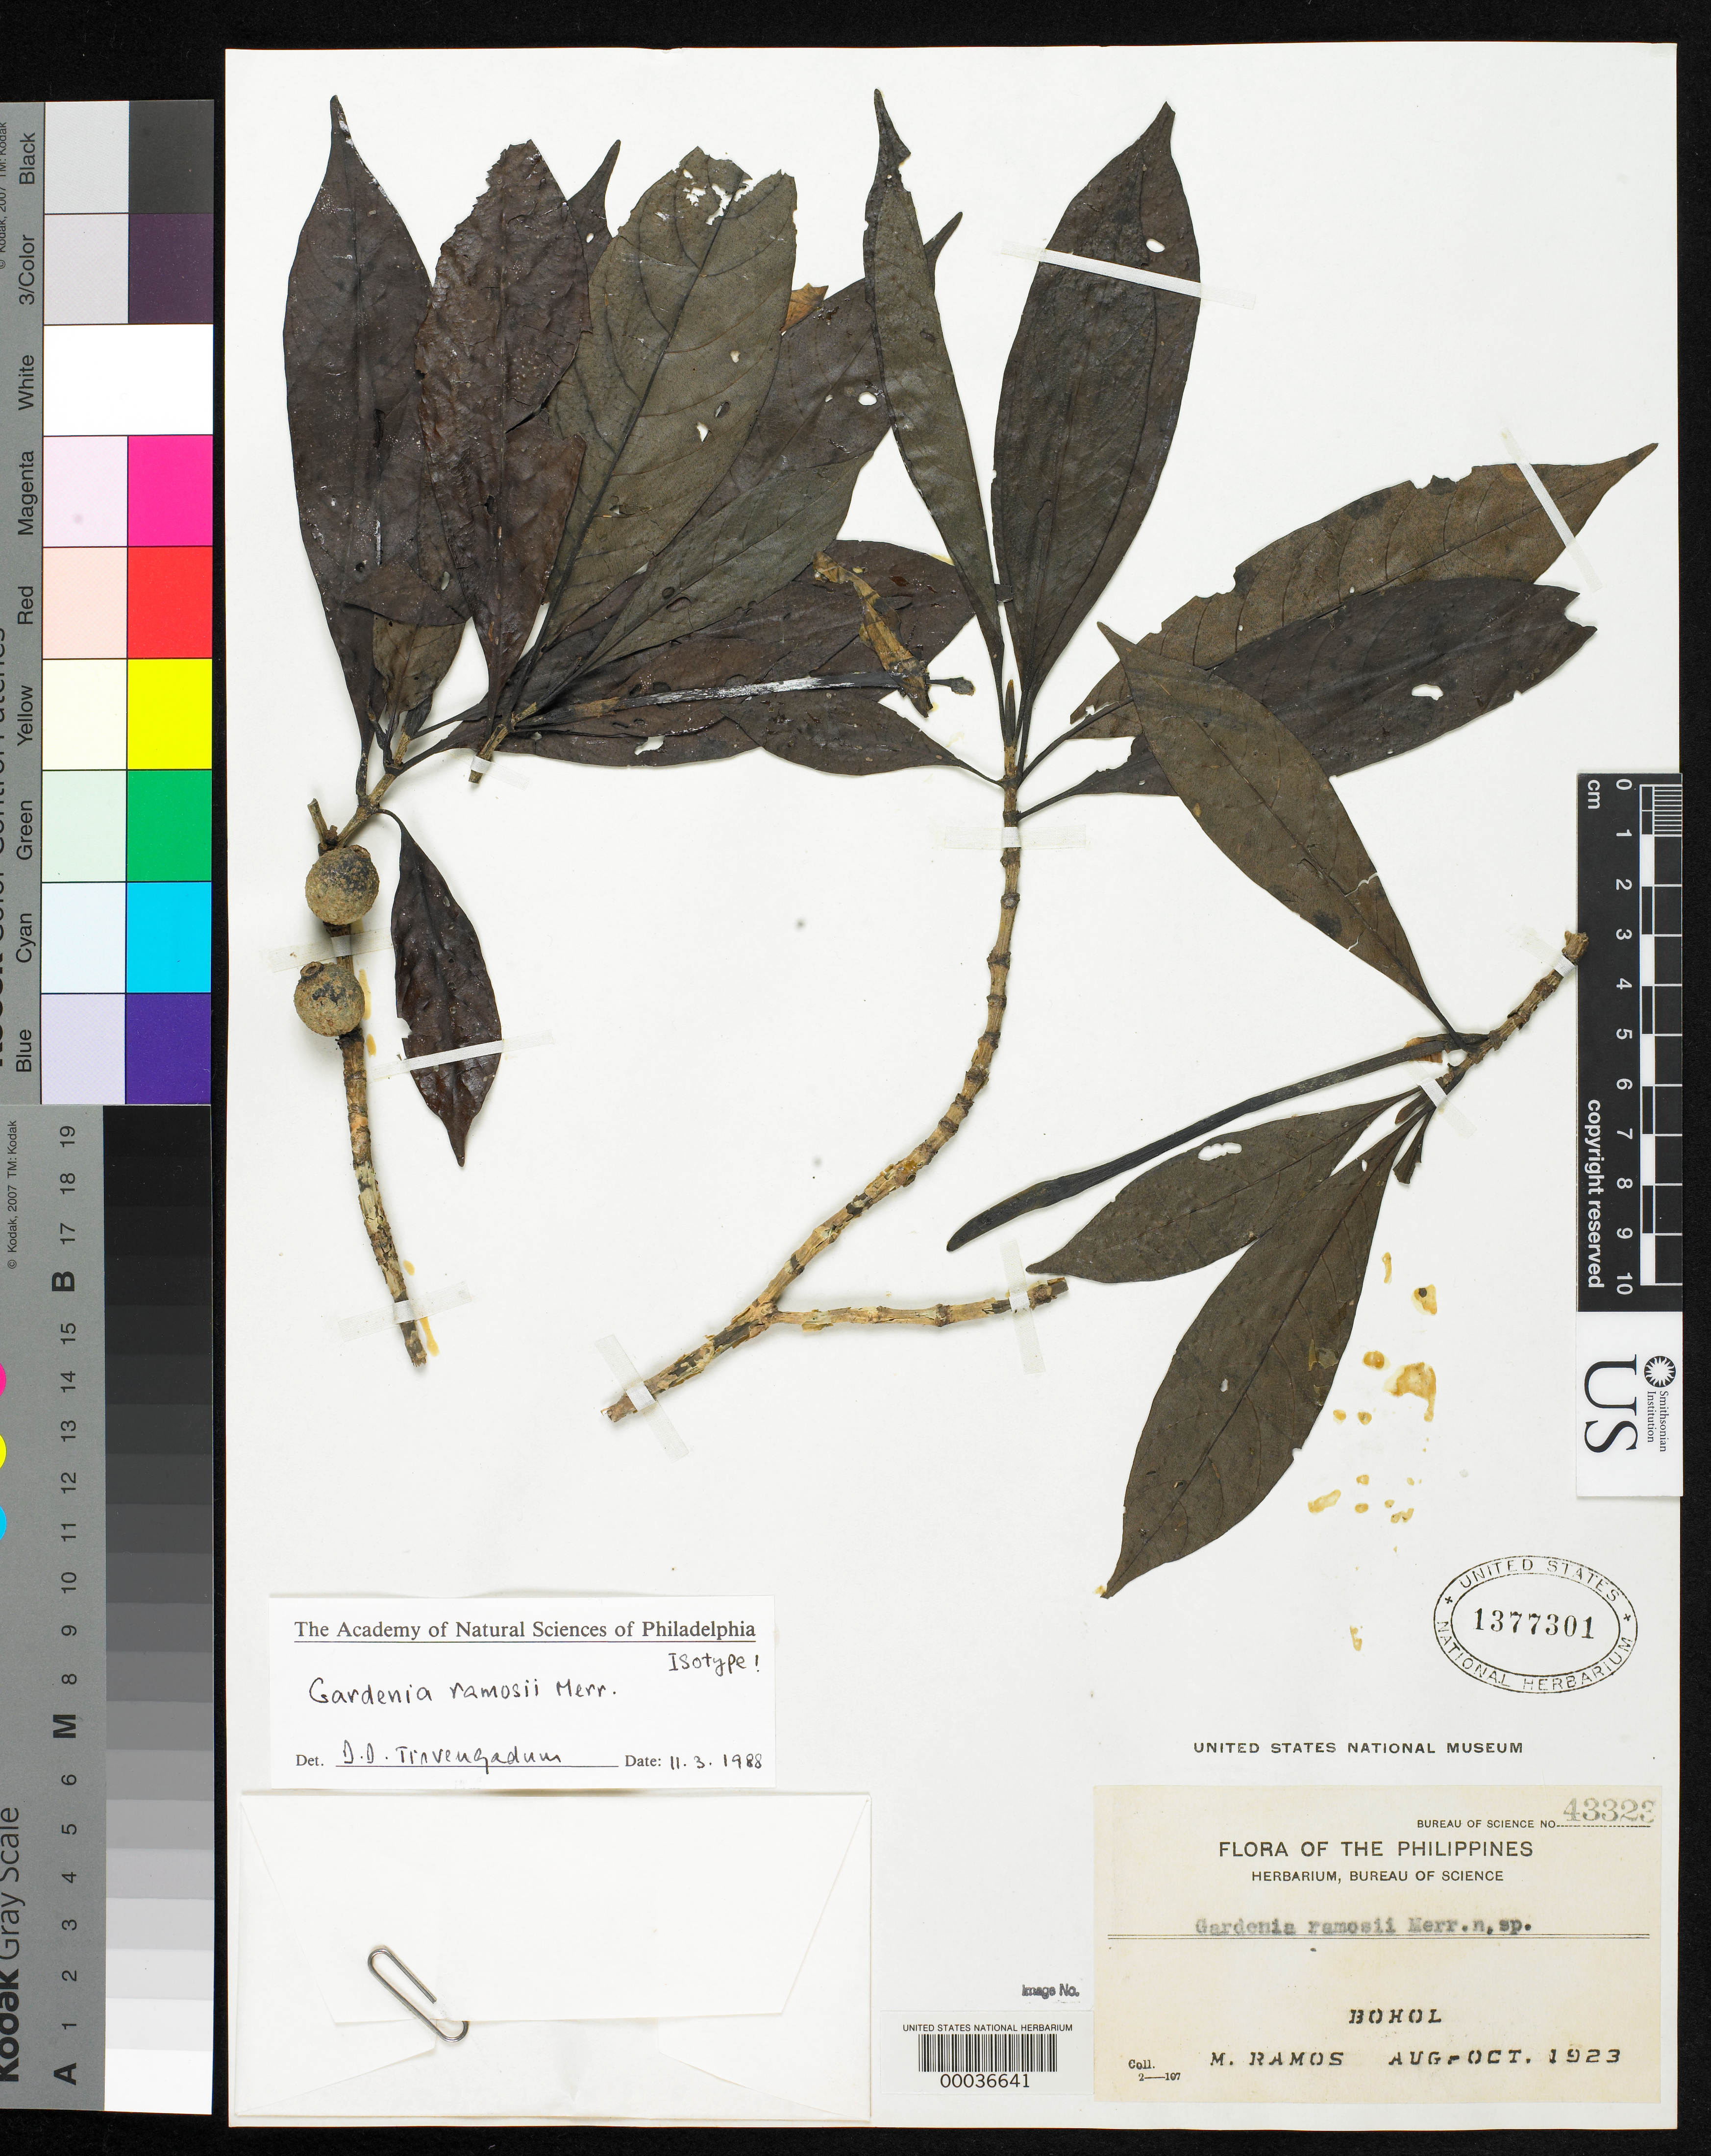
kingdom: Plantae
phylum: Tracheophyta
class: Magnoliopsida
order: Gentianales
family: Rubiaceae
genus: Gardenia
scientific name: Gardenia ramosii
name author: Merr.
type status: Isotype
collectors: M. Ramos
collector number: Bur. Sci. 43323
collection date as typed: Aug 1923 to -- Oct 1923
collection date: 1923-08/1923-10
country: Philippines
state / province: Central Visayas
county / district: Bohol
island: Bohol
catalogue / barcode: US 1377301